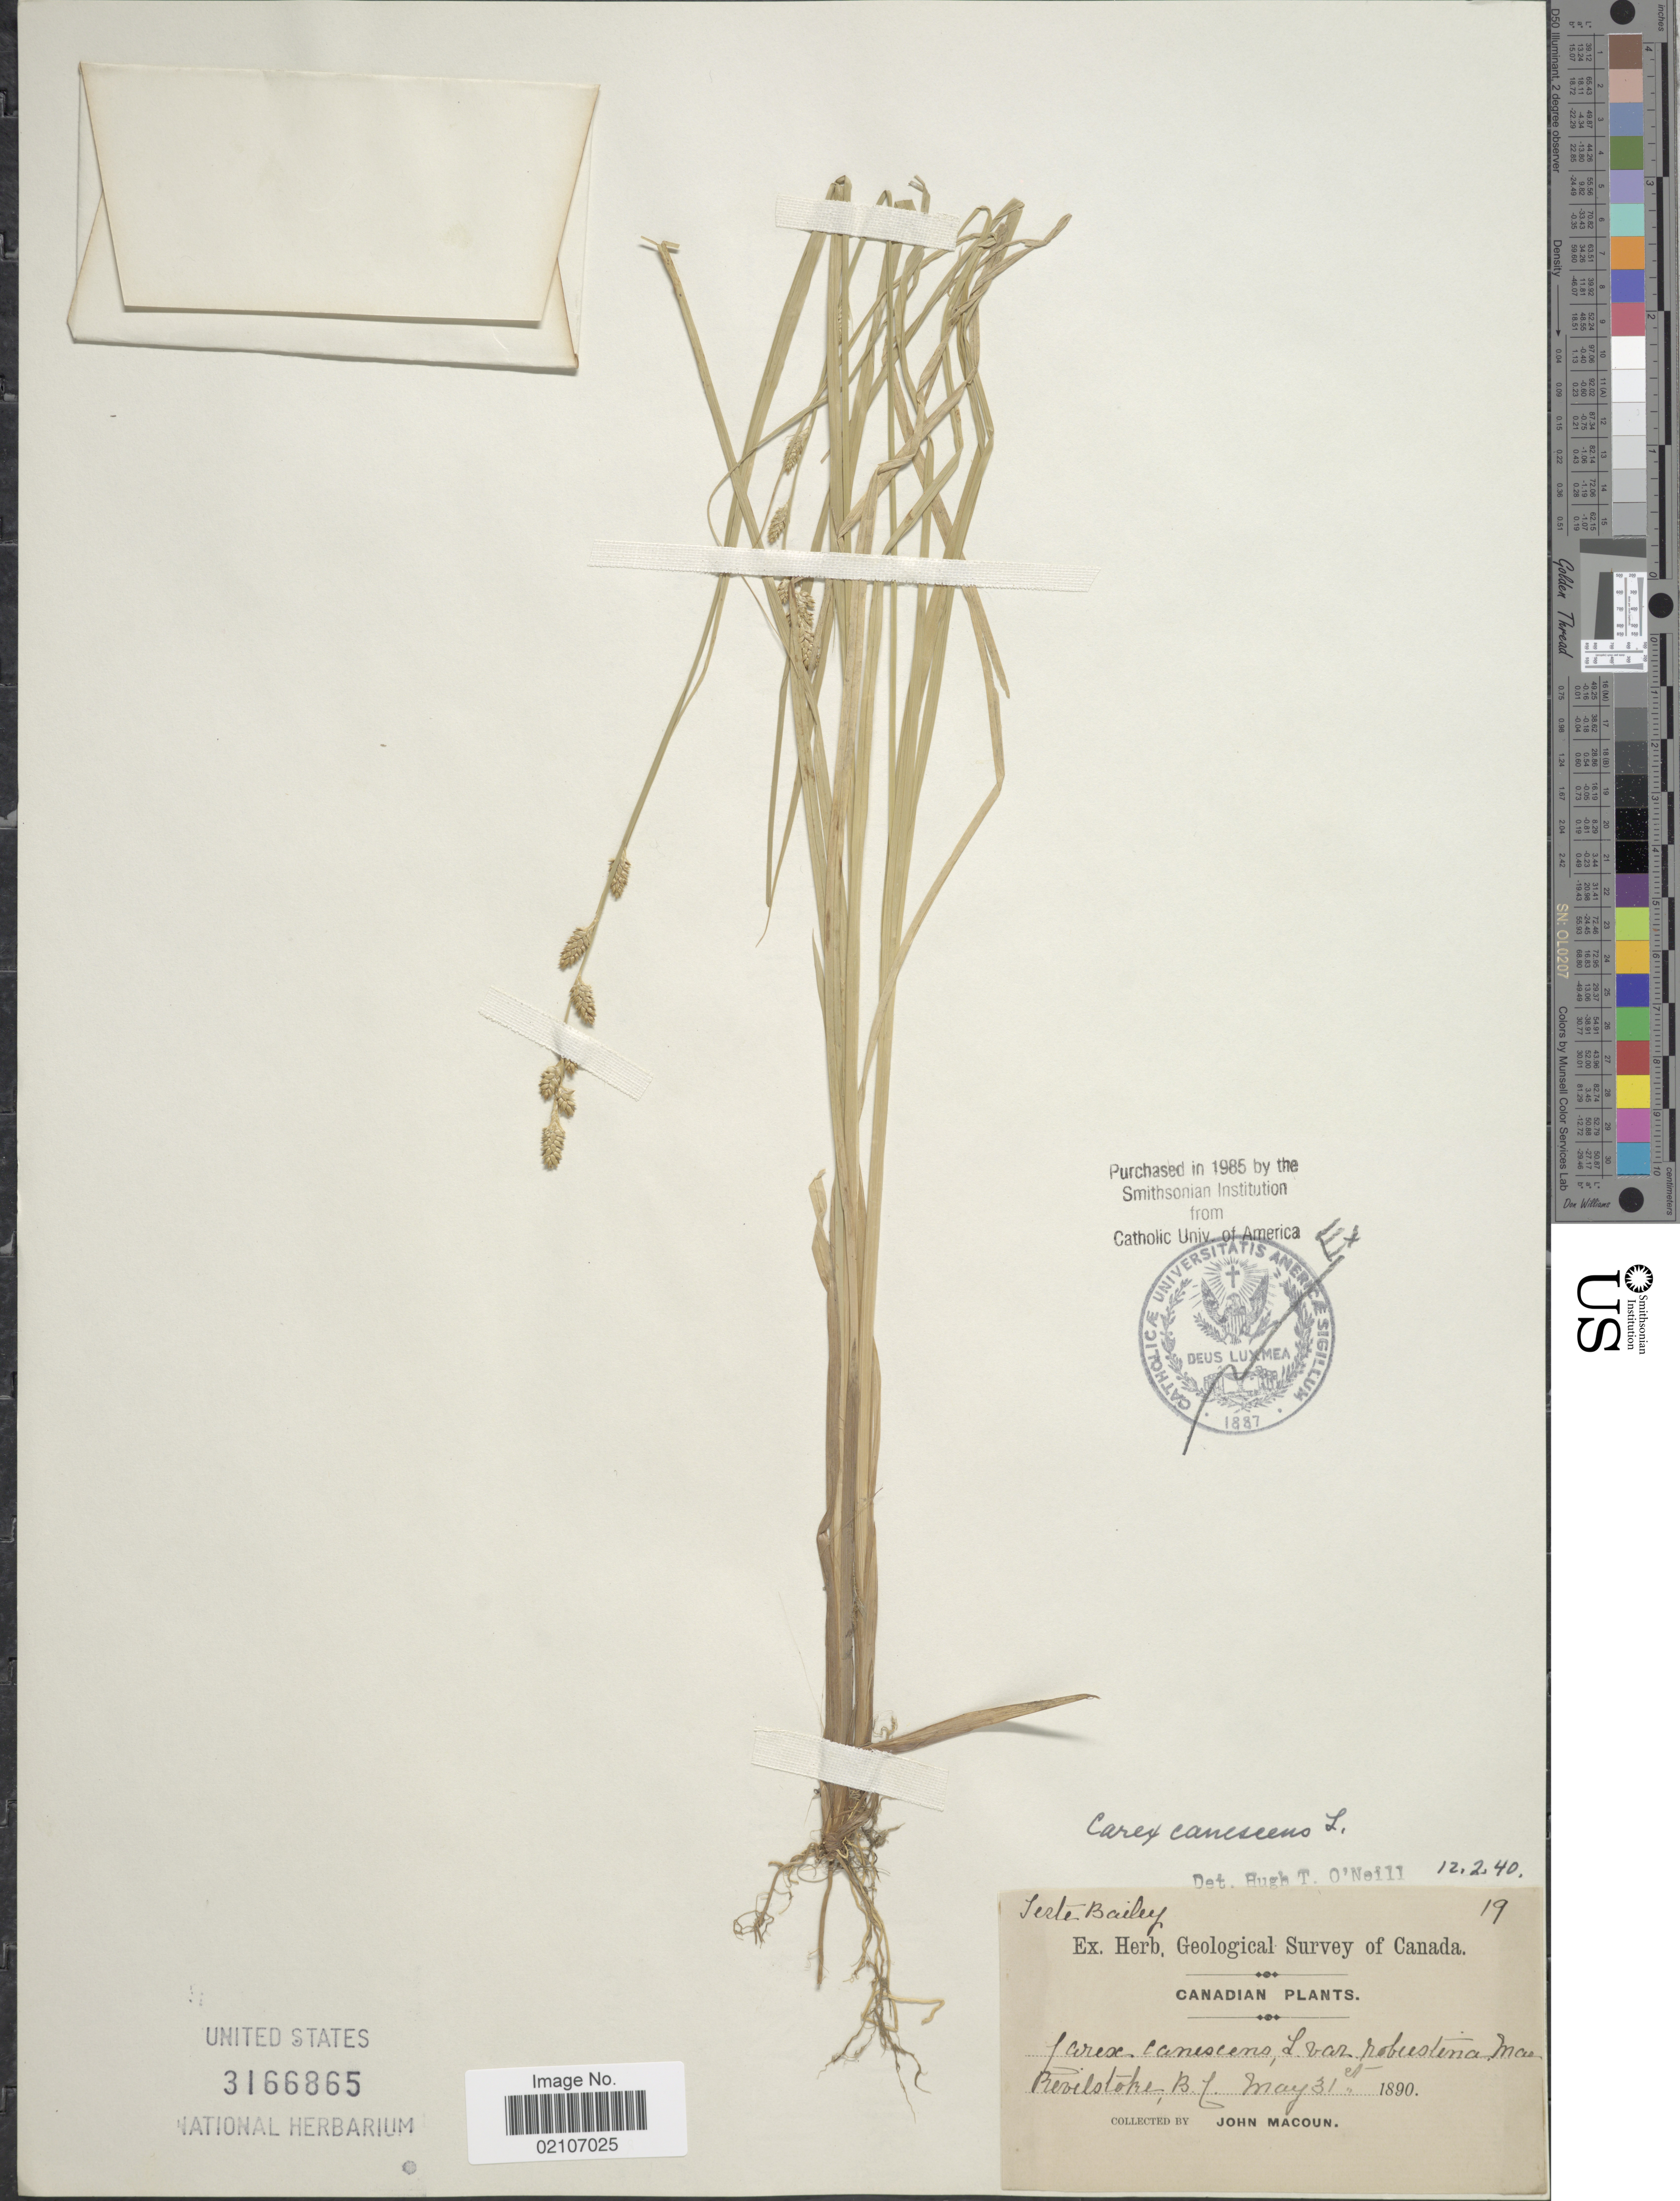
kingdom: Plantae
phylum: Tracheophyta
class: Liliopsida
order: Poales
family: Cyperaceae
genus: Carex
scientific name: Carex canescens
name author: L.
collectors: J. Macoun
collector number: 19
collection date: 1890-05-31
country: Canada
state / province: British Columbia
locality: Revelstoke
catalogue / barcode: US 3166865